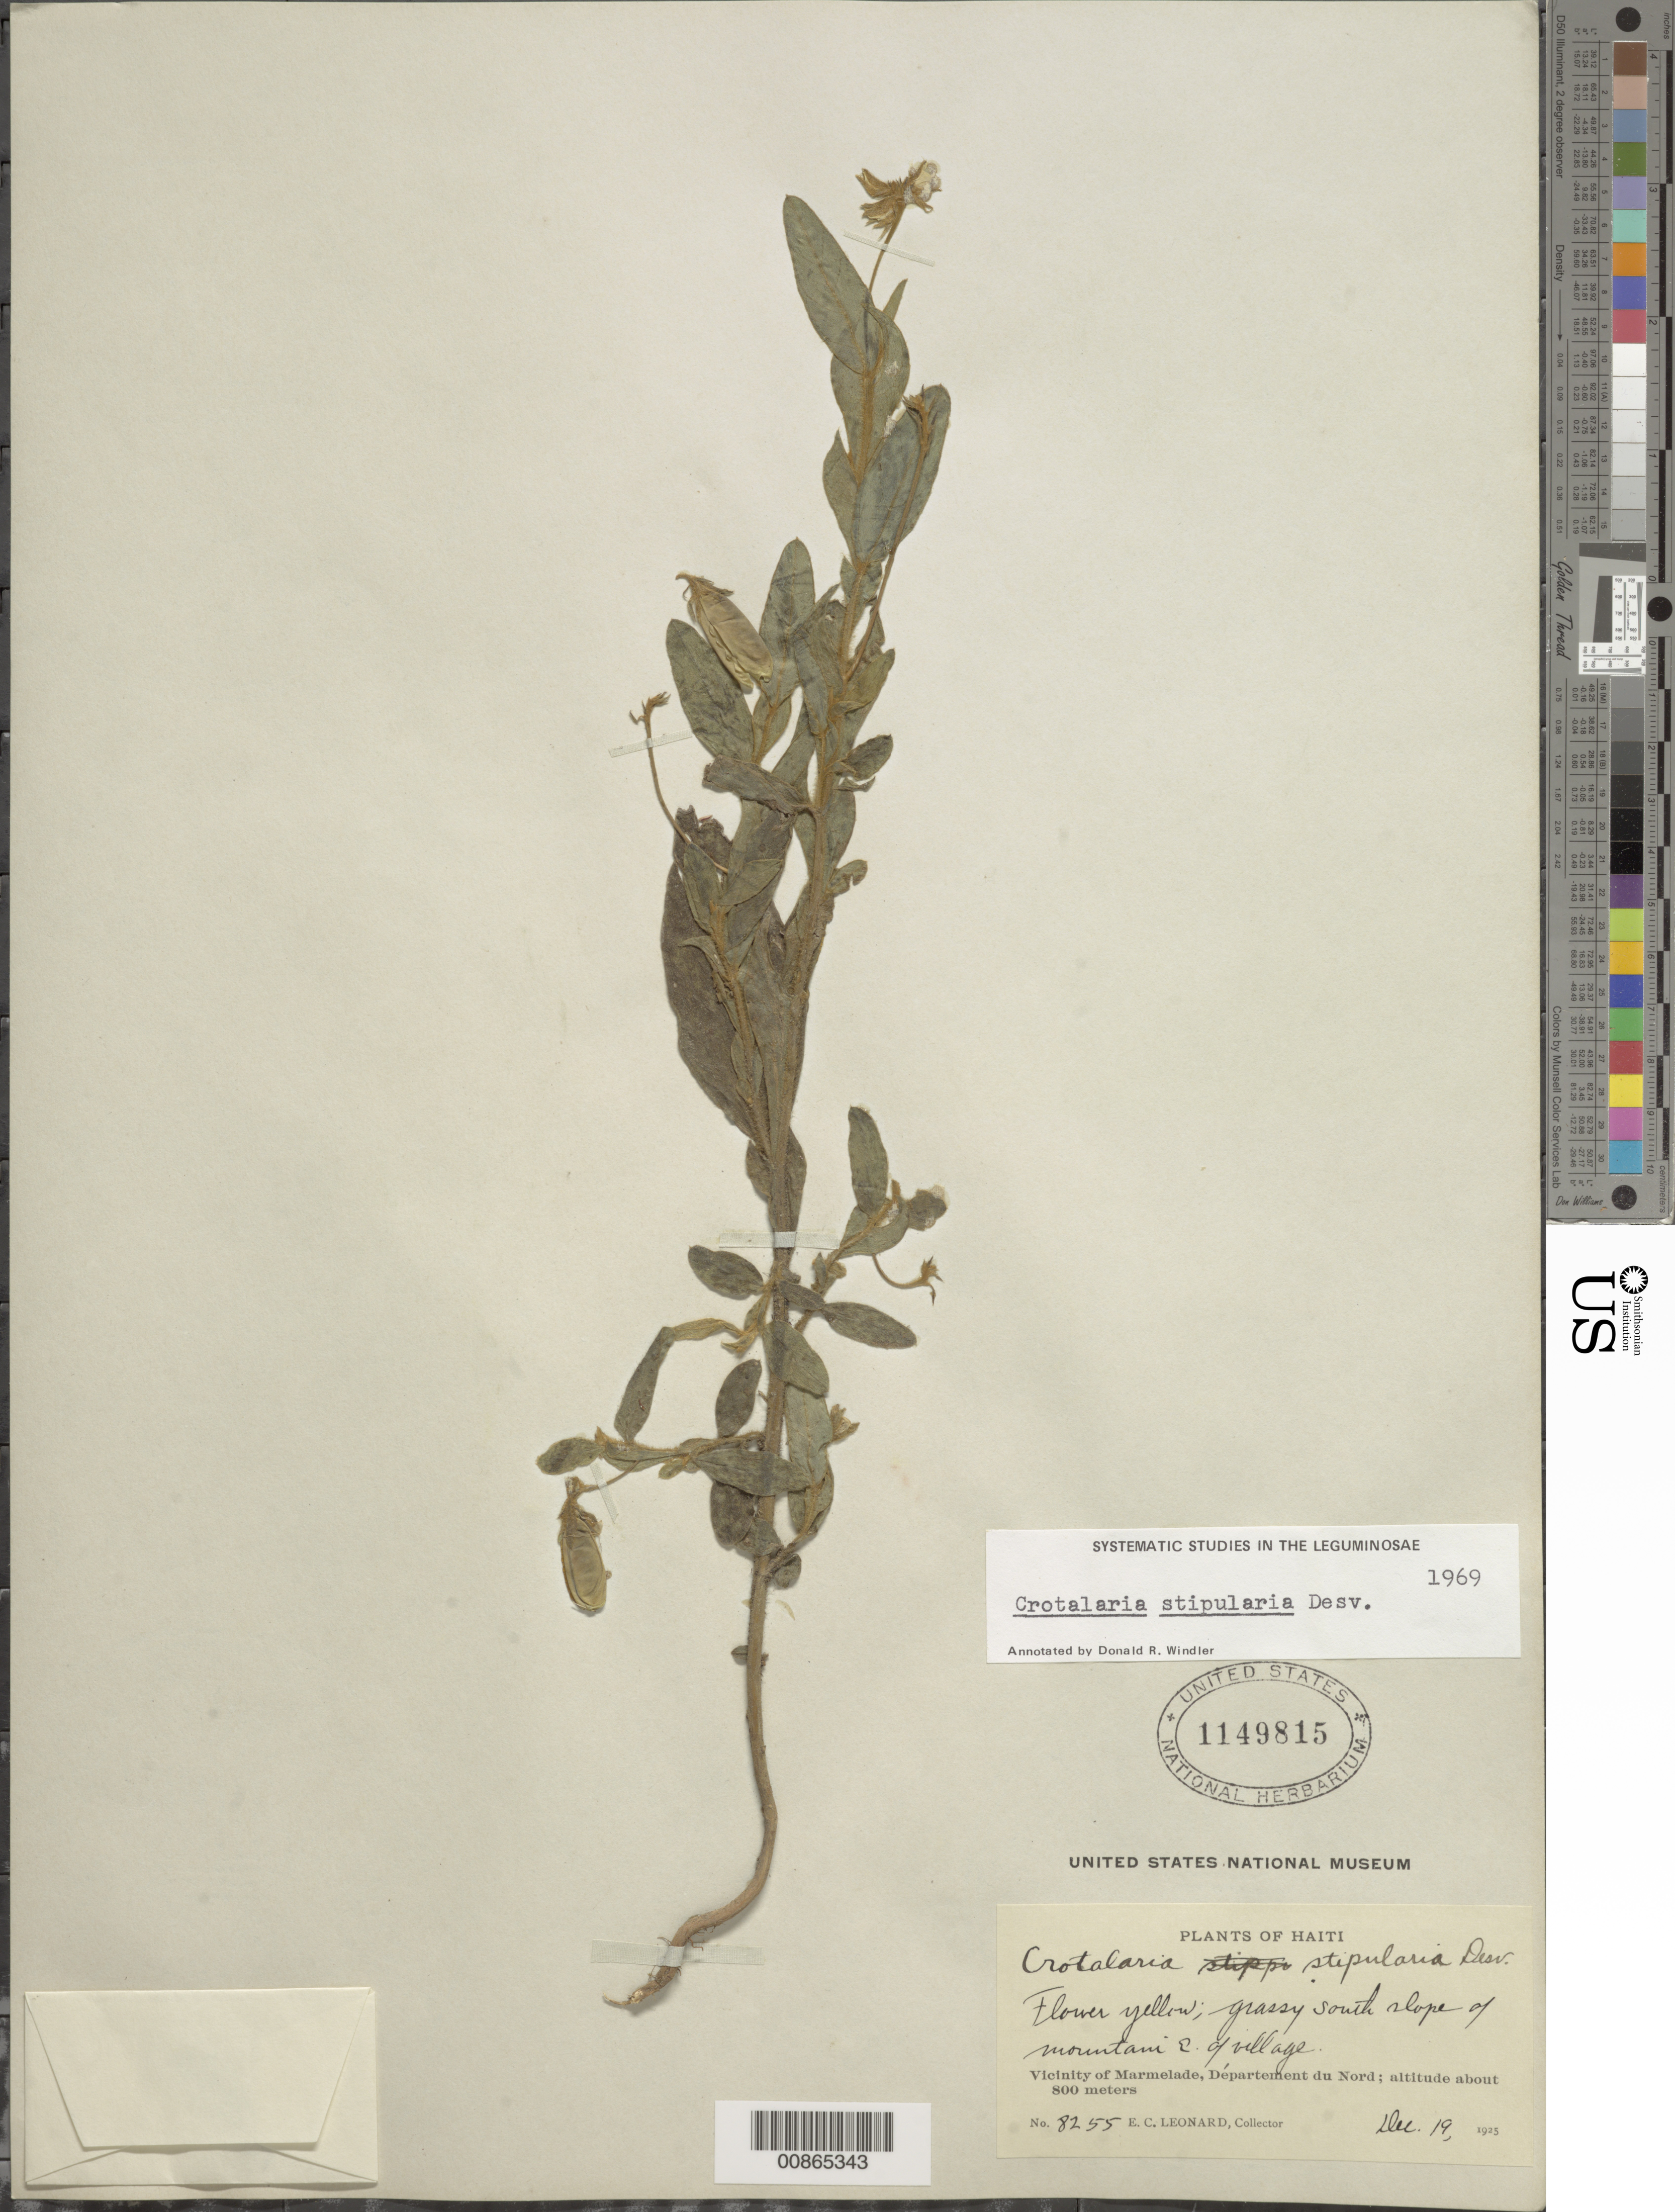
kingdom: Plantae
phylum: Tracheophyta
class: Magnoliopsida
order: Fabales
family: Fabaceae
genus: Crotalaria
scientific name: Crotalaria stipularia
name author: Desv.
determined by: Windler, D. R.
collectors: E. C. Leonard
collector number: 8255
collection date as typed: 19 Dec 1925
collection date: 1925-12-19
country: Haiti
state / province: Nord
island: Hispaniola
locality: Vicinity of Marmelade. South slope of mountain E of village.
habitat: Grassy slope.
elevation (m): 800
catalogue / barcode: US 1149815